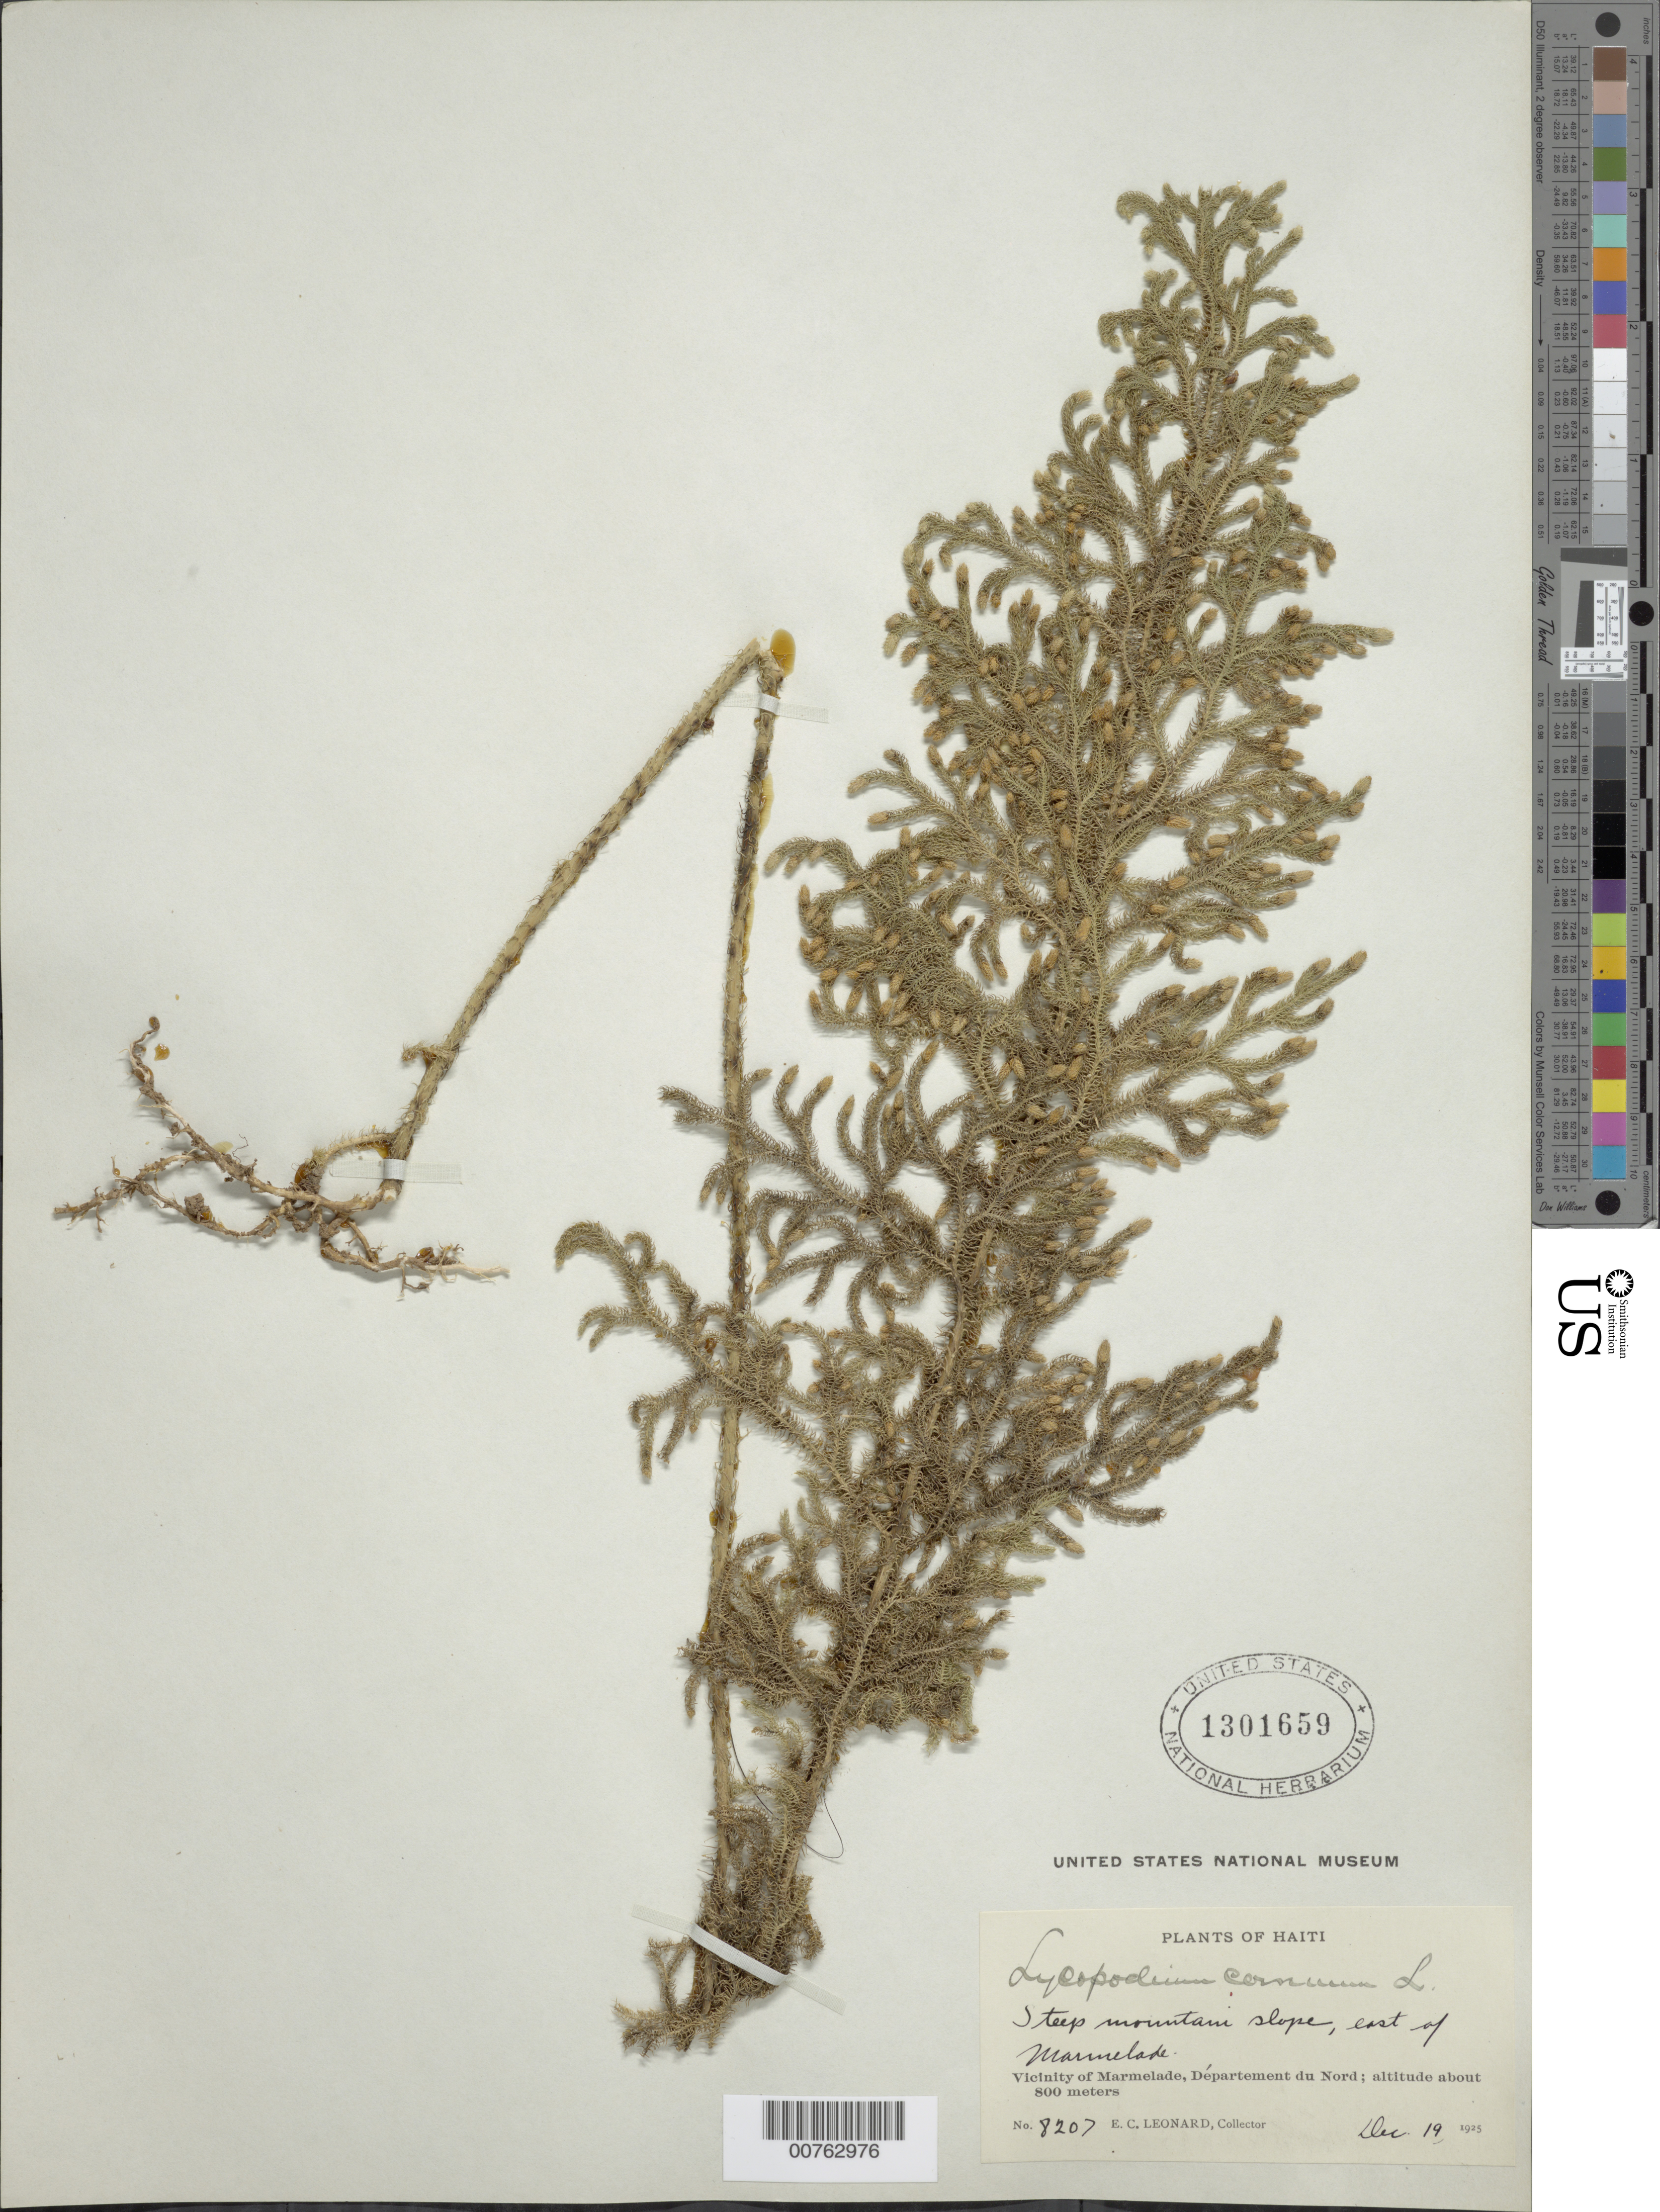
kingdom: Plantae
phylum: Tracheophyta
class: Lycopodiopsida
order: Lycopodiales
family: Lycopodiaceae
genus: Palhinhaea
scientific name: Palhinhaea cernua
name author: (L.) Vasc. & Franco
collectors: E. C. Leonard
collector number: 8207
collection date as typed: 19 Dec 1925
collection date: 1925-12-19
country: Haiti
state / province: Nord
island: Hispaniola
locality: Vicinity of Marmelade, Departement du Nord. East of Marmelade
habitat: Steep mountain slope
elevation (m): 800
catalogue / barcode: US 1301659